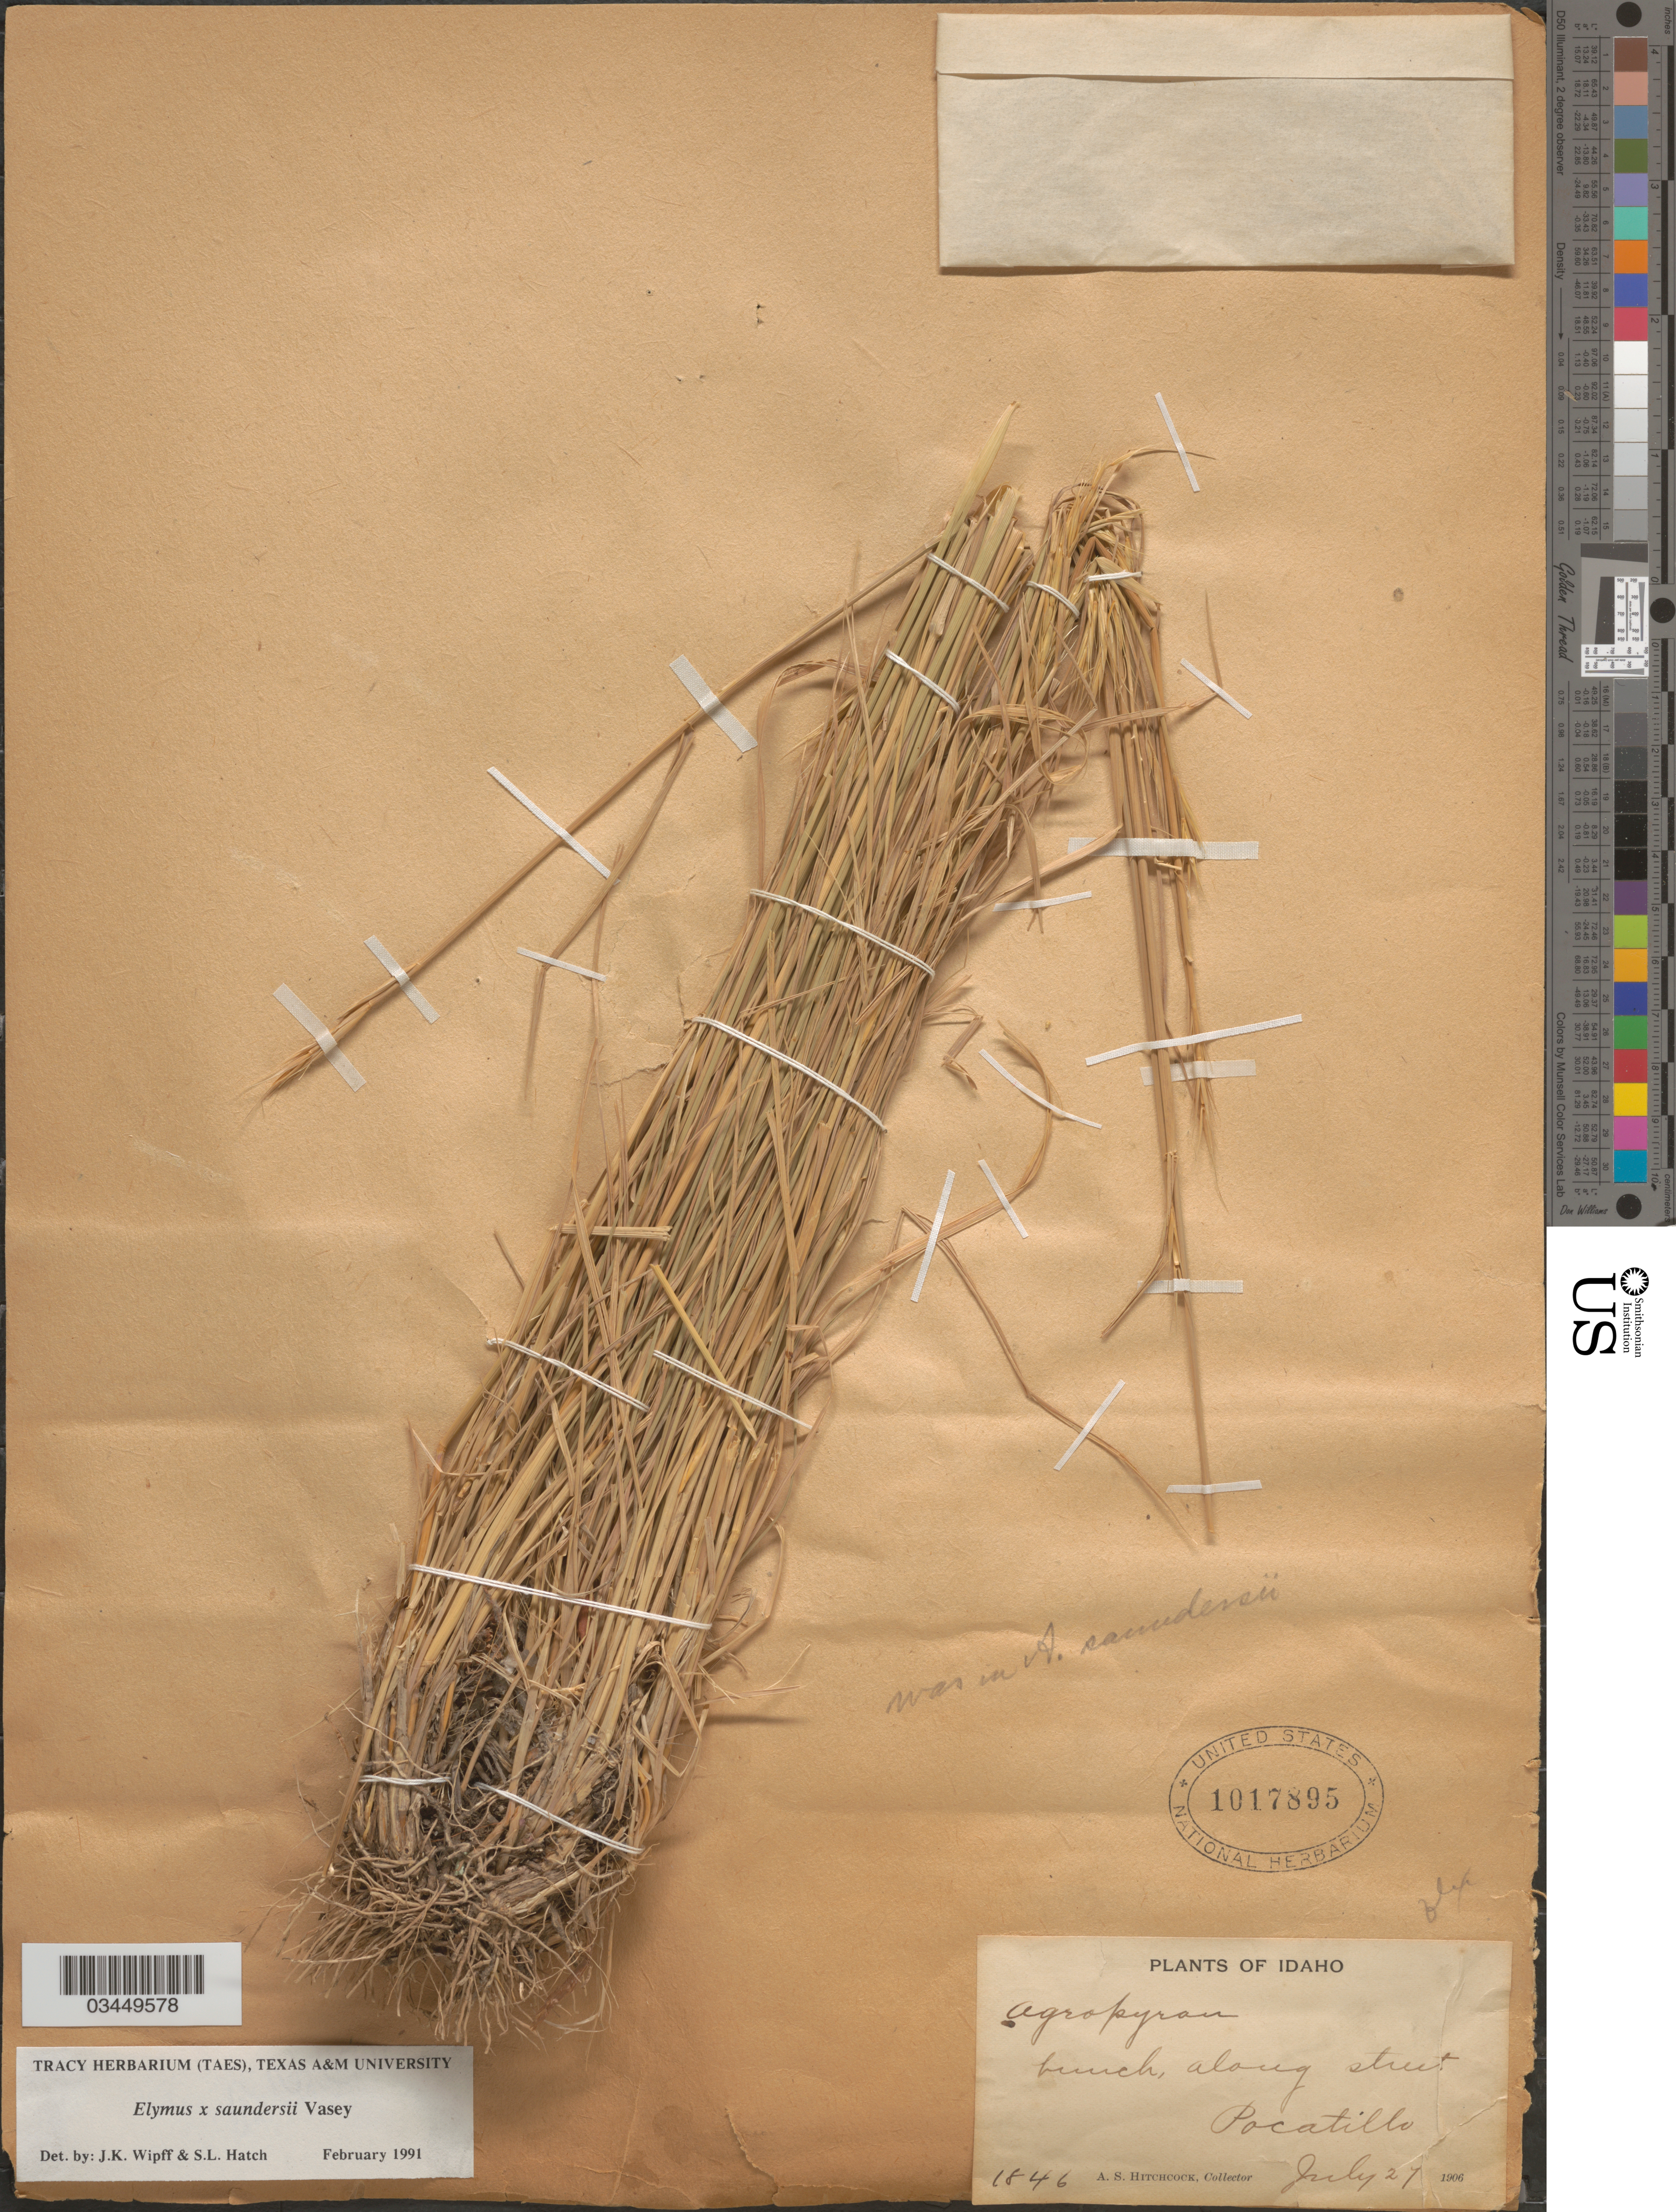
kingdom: Plantae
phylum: Tracheophyta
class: Liliopsida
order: Poales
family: Poaceae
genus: Elymus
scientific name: Elymus x saundersii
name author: Vasey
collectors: A. S. Hitchcock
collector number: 1846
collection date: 1906-07-27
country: United States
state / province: Idaho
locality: Along street, Pocatillo.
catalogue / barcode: US 1017895